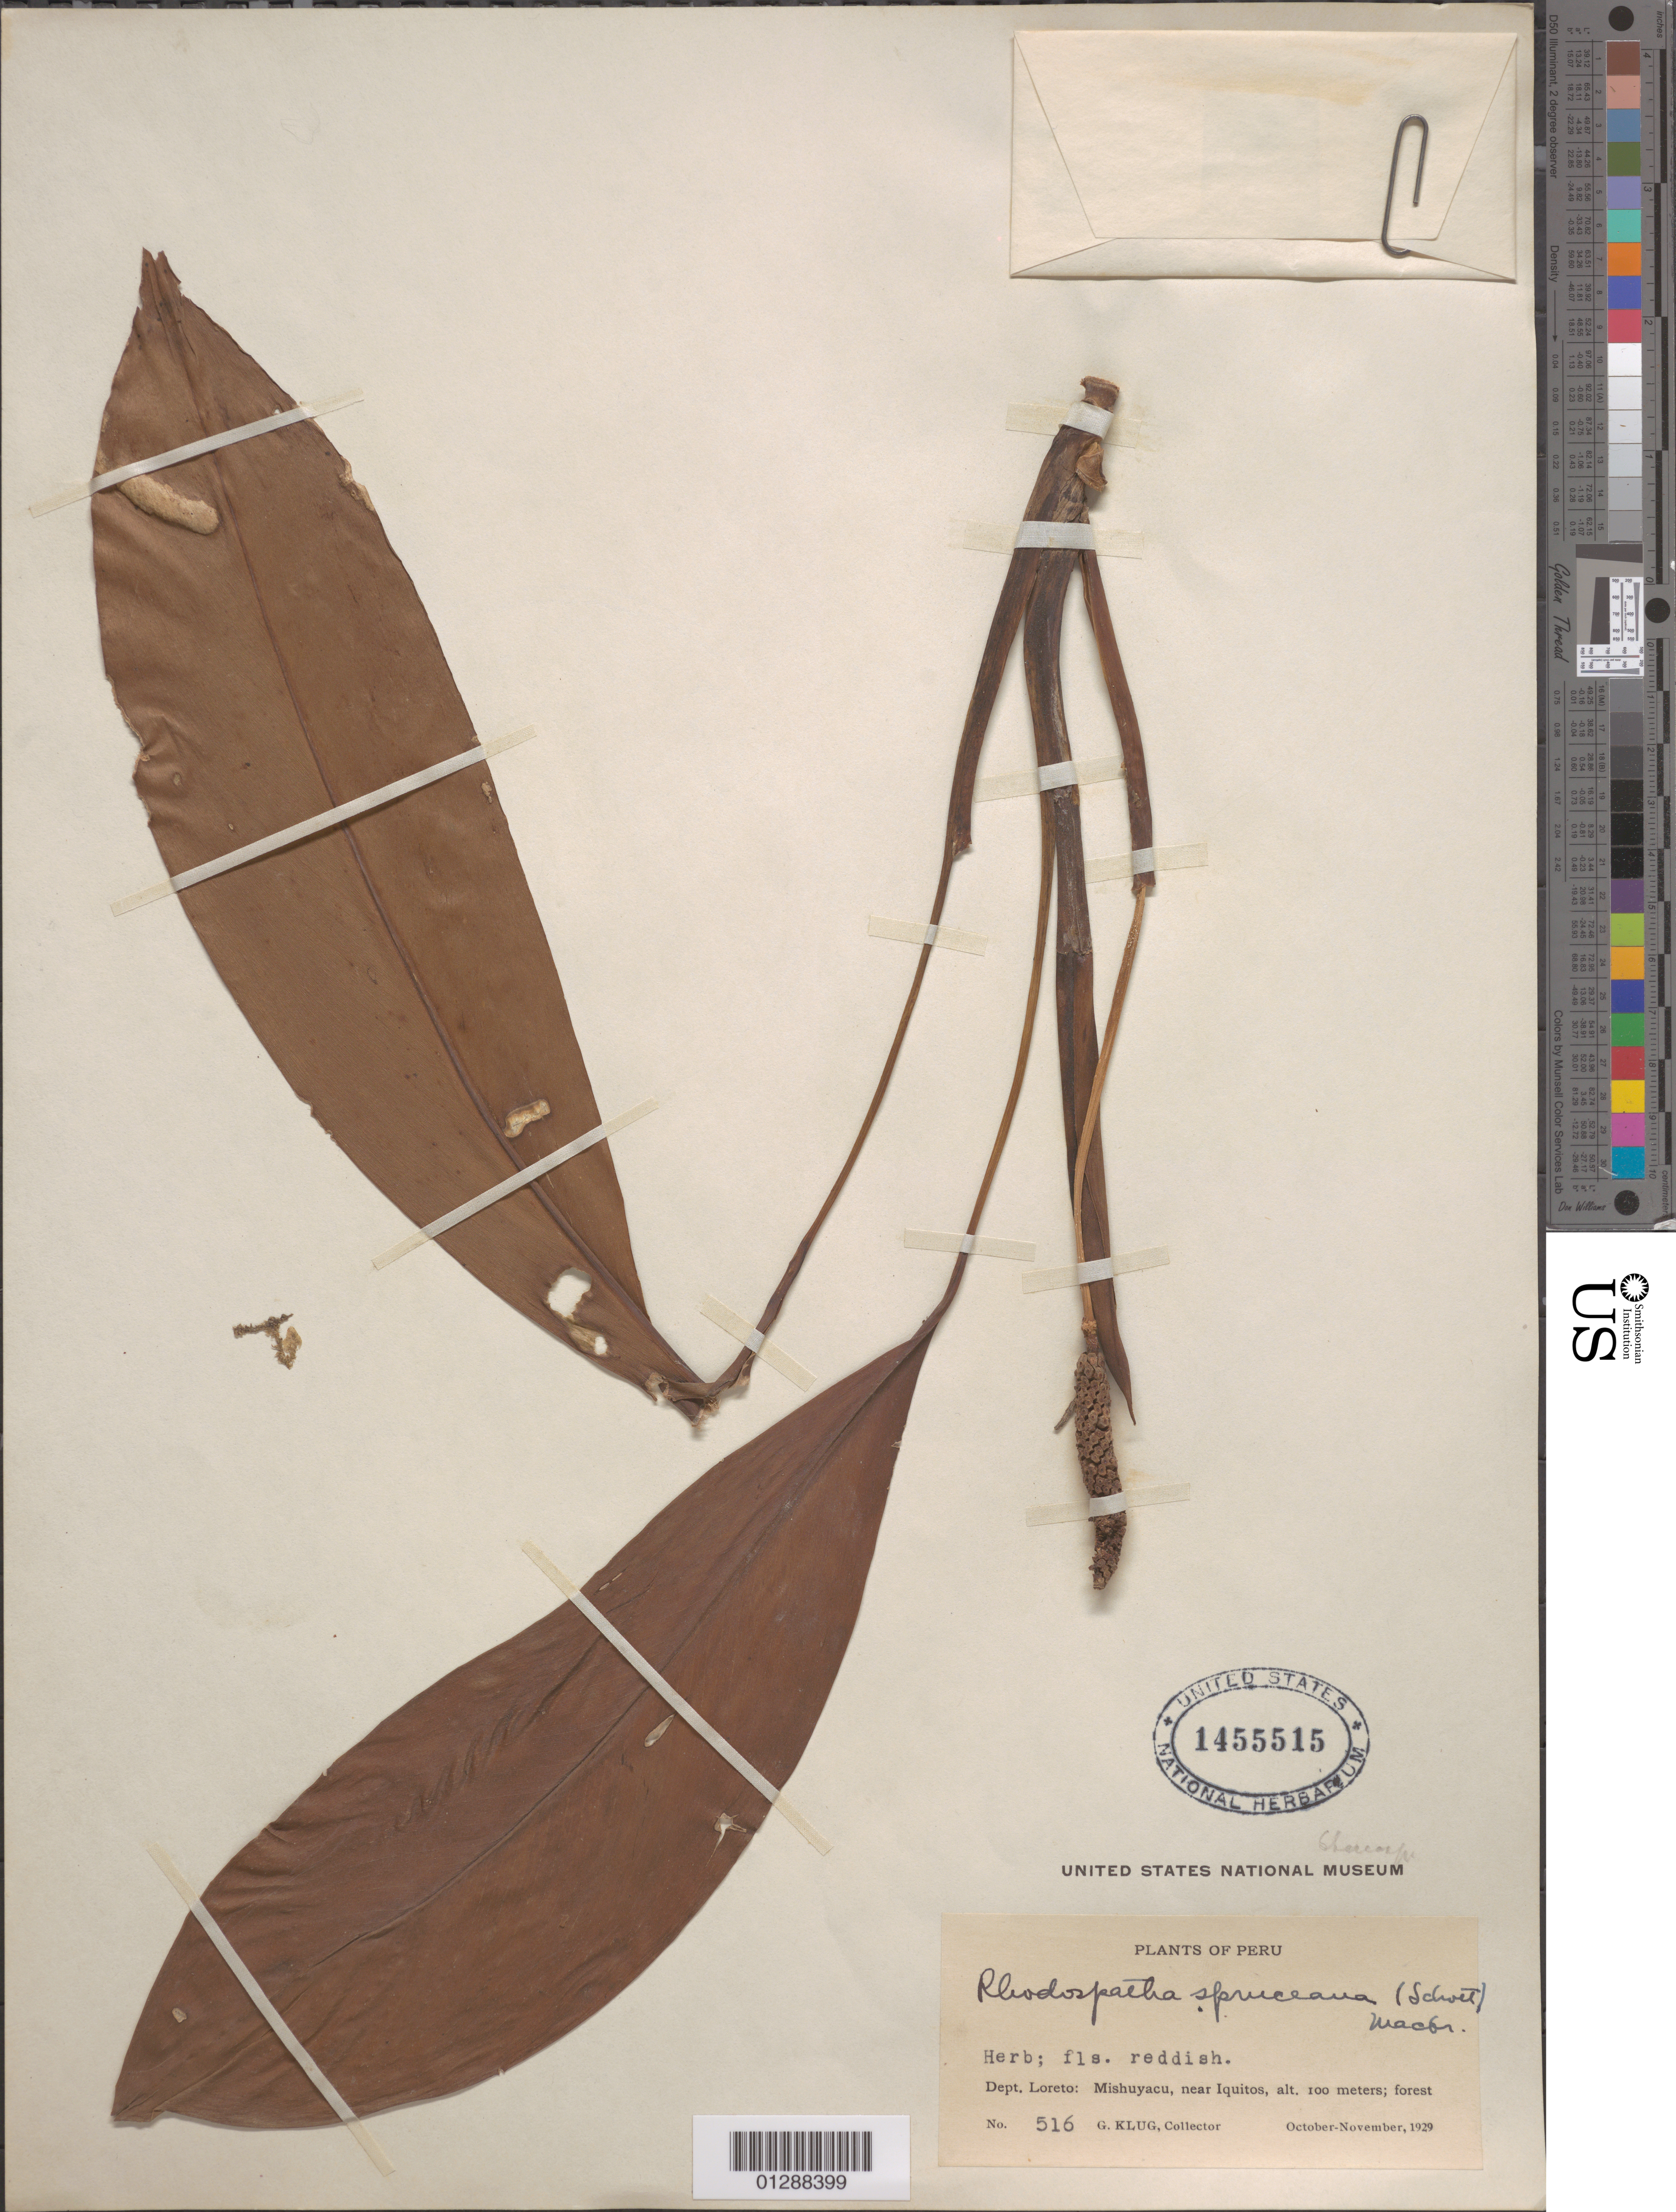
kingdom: Plantae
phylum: Tracheophyta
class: Liliopsida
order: Alismatales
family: Araceae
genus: Stenospermation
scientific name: Stenospermation spruceanum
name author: Schott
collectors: G. Klug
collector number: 516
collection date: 1929-10/1929-11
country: Peru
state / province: Loreto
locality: Dept. Loreto: Mishuyacu, near Iquitos.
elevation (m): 100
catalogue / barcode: US 1455515